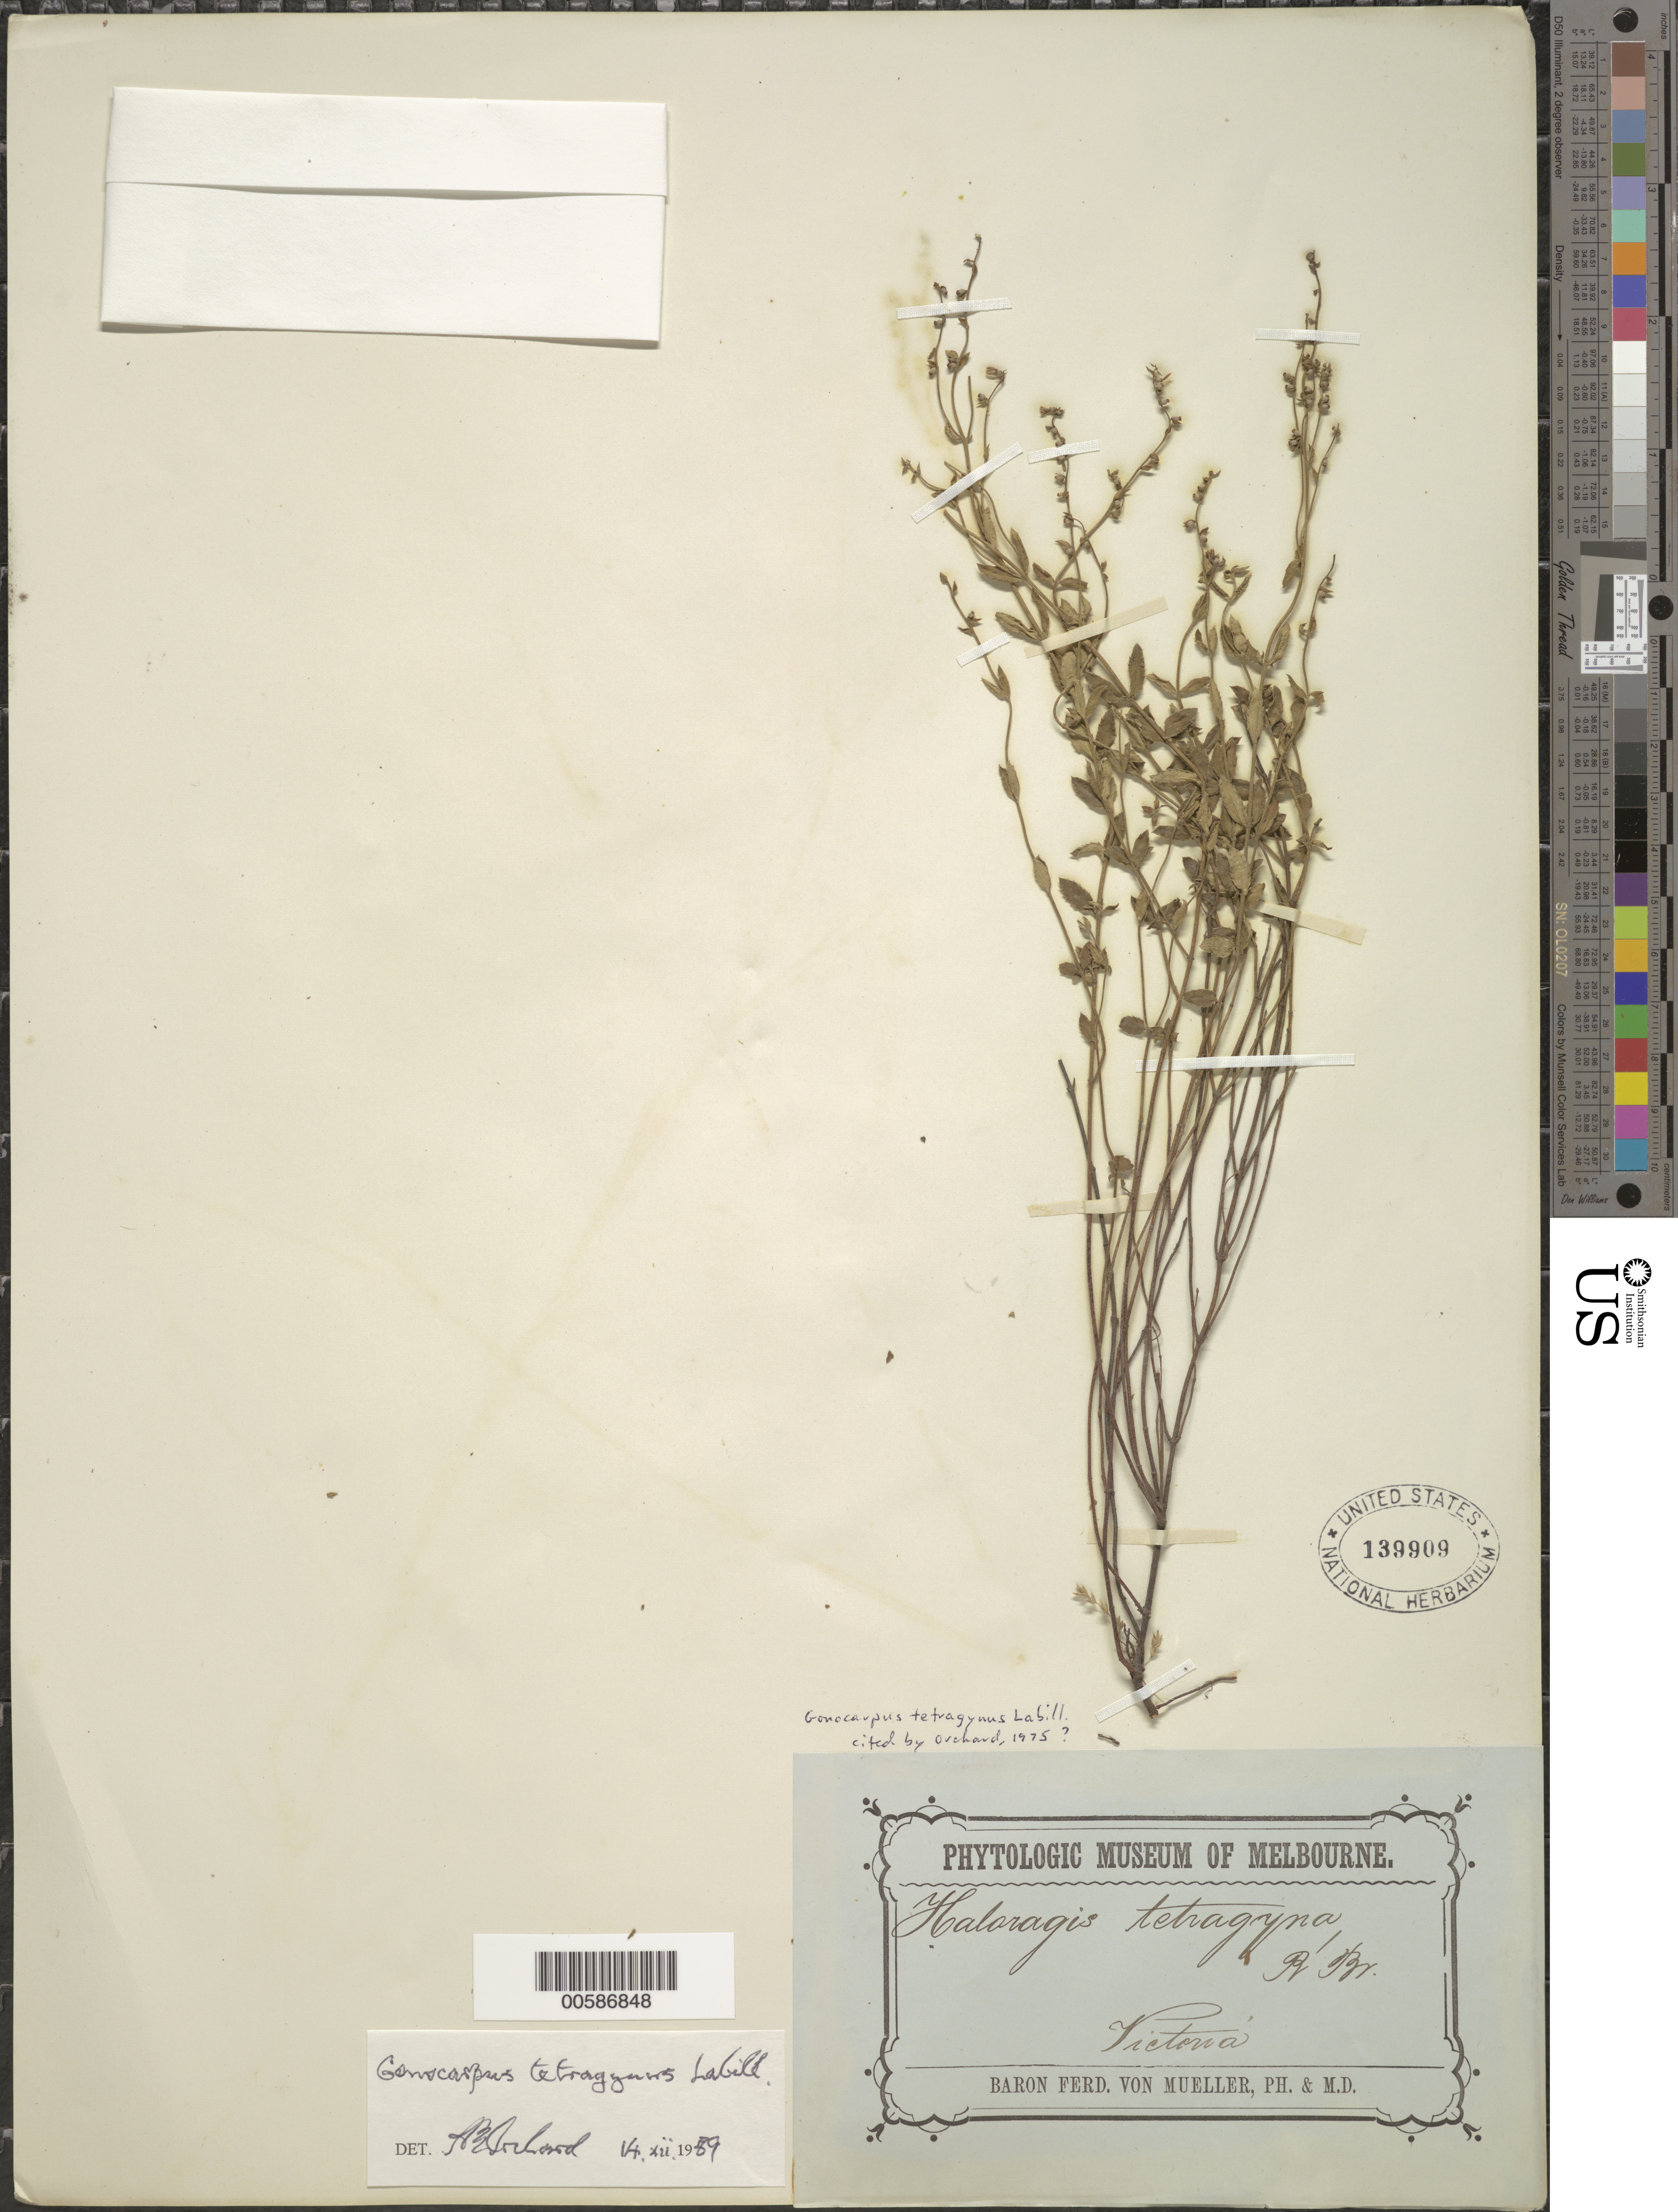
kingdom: Plantae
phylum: Tracheophyta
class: Magnoliopsida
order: Saxifragales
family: Haloragaceae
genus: Gonocarpus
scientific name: Gonocarpus tetragynus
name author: Labill.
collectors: F. Mueller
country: Australia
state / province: Victoria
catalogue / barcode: US 139909